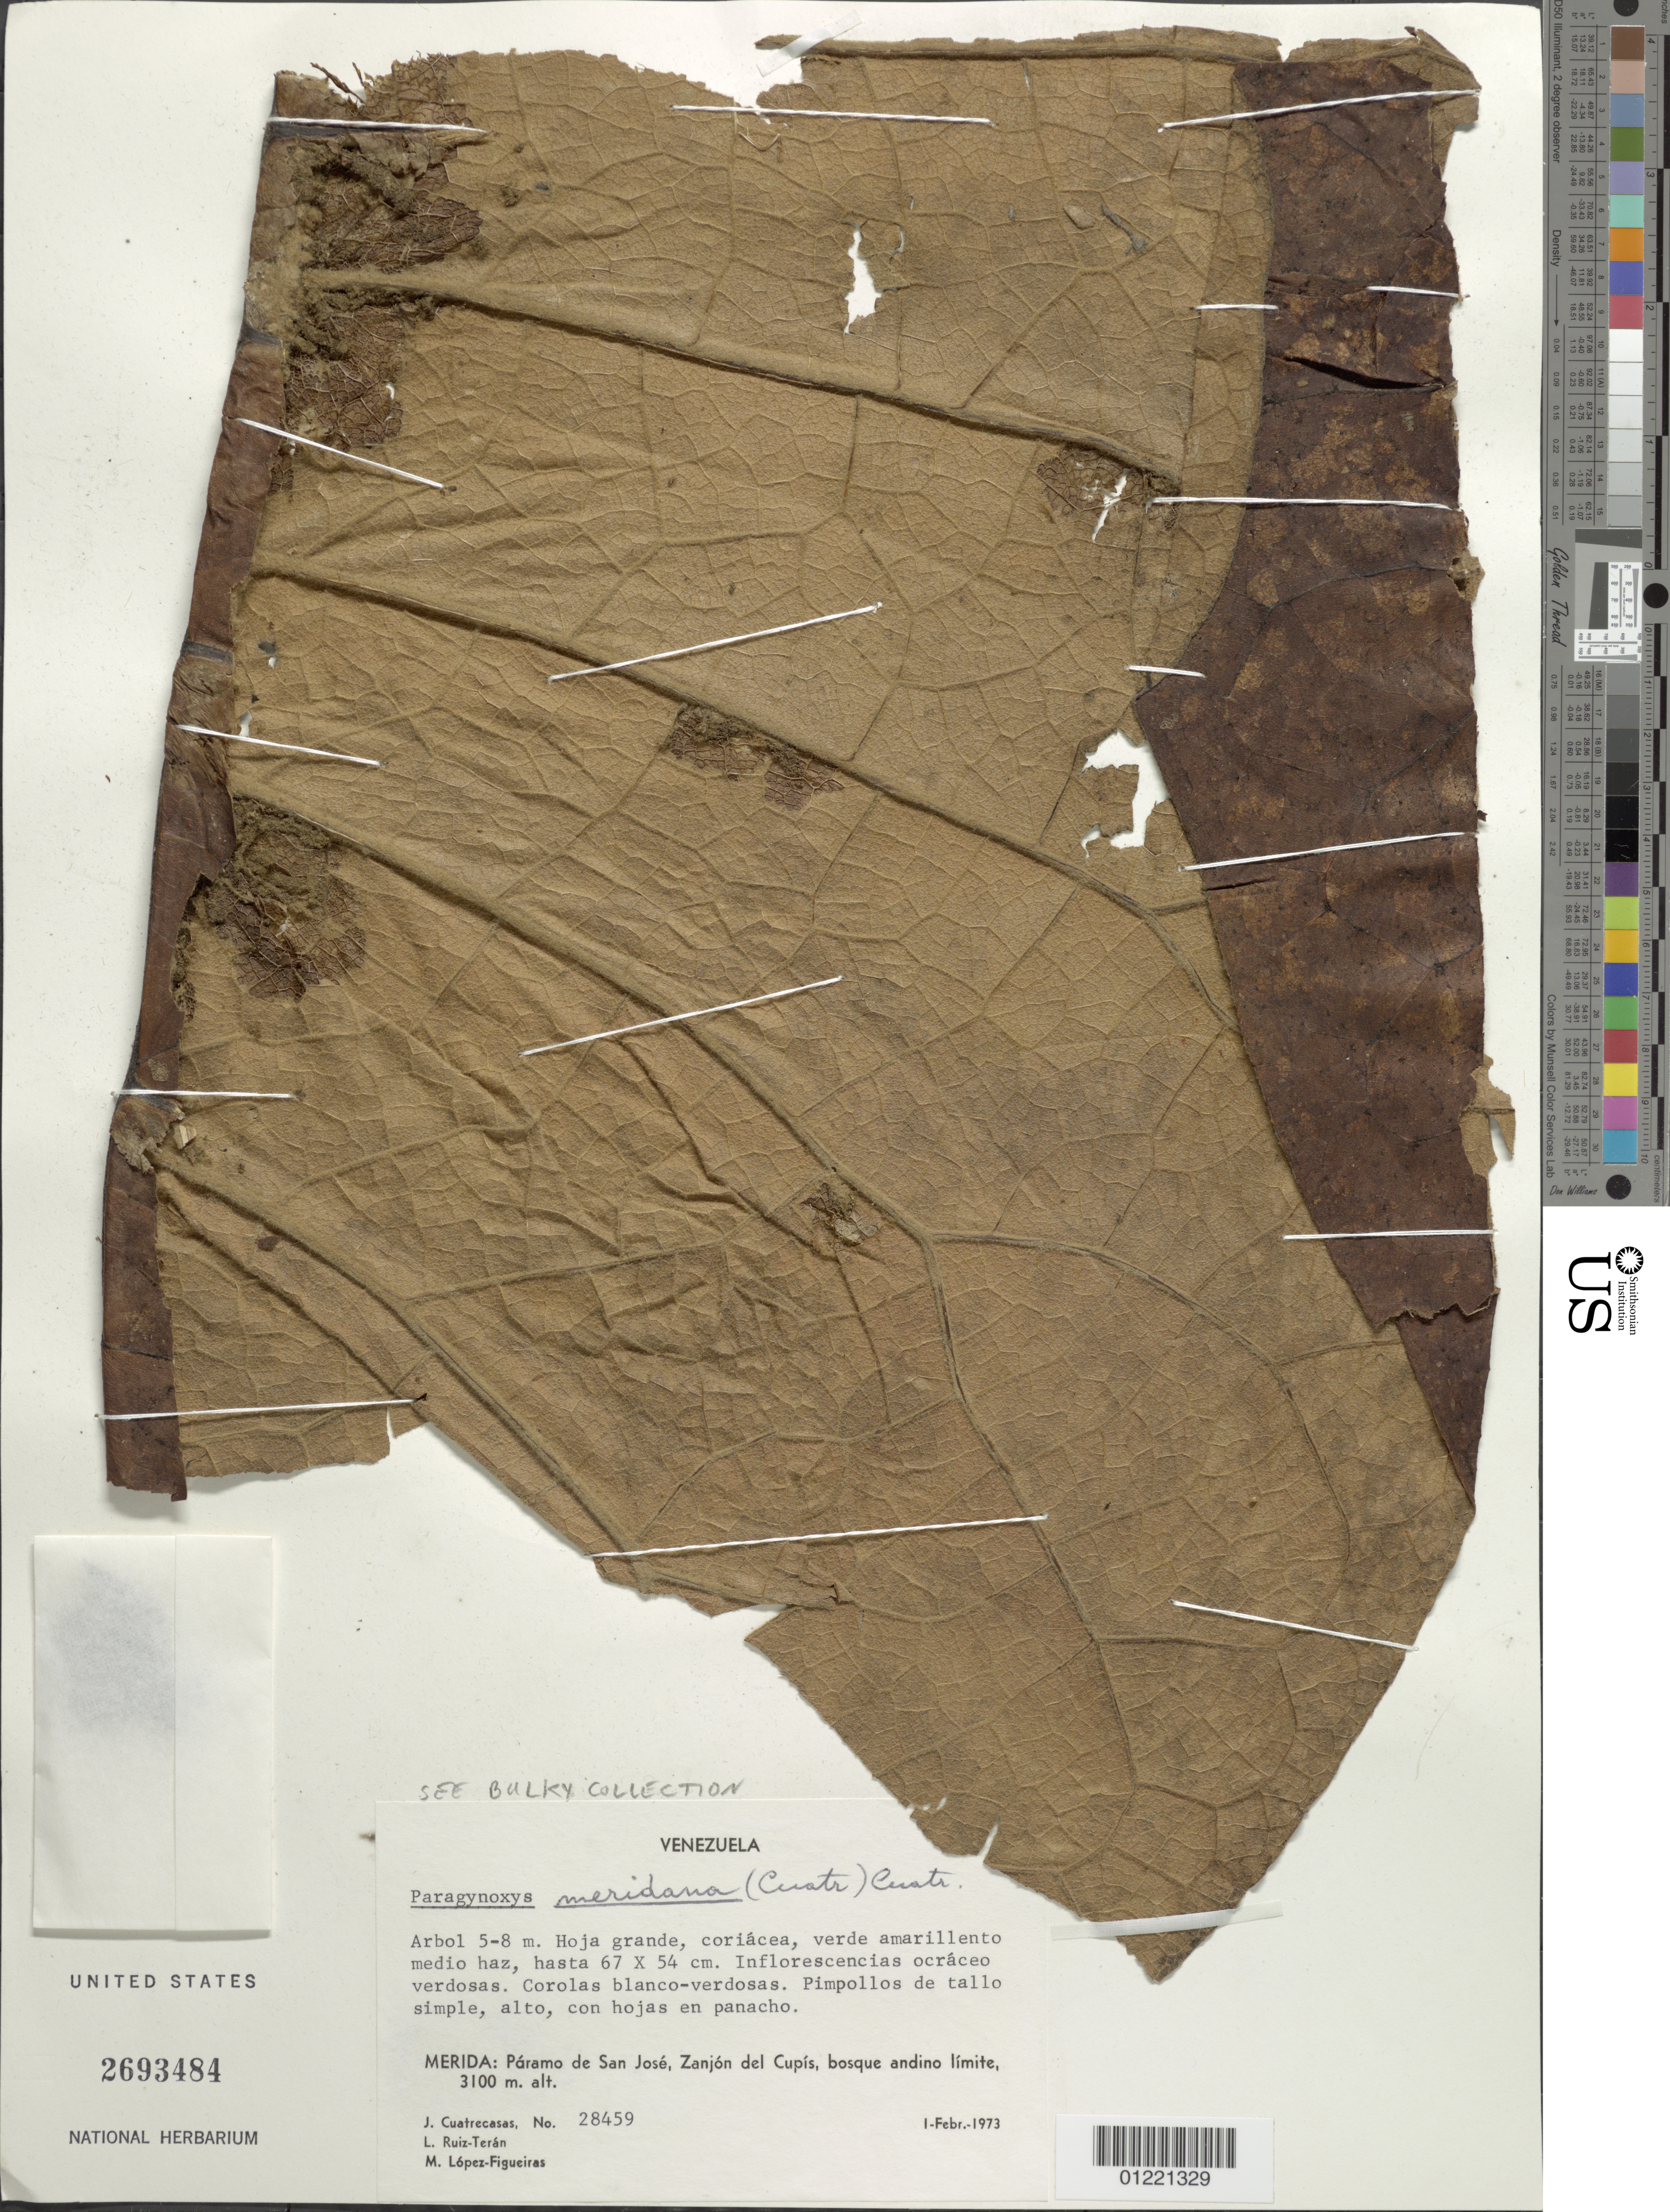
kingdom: Plantae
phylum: Tracheophyta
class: Magnoliopsida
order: Asterales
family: Asteraceae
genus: Paragynoxys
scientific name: Paragynoxys meridana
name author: (Cuatrec.) Cuatrec.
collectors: J. Cuatrecasas, L. E. Ruíz-Terán & M. López Figueiras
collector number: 28459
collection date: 1973-02-01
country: Venezuela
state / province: Mérida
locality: Paramo de San Jose, Zanjon del Cupis, bosque andino limite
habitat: bosque andino límite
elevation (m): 3100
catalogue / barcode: US 2693484